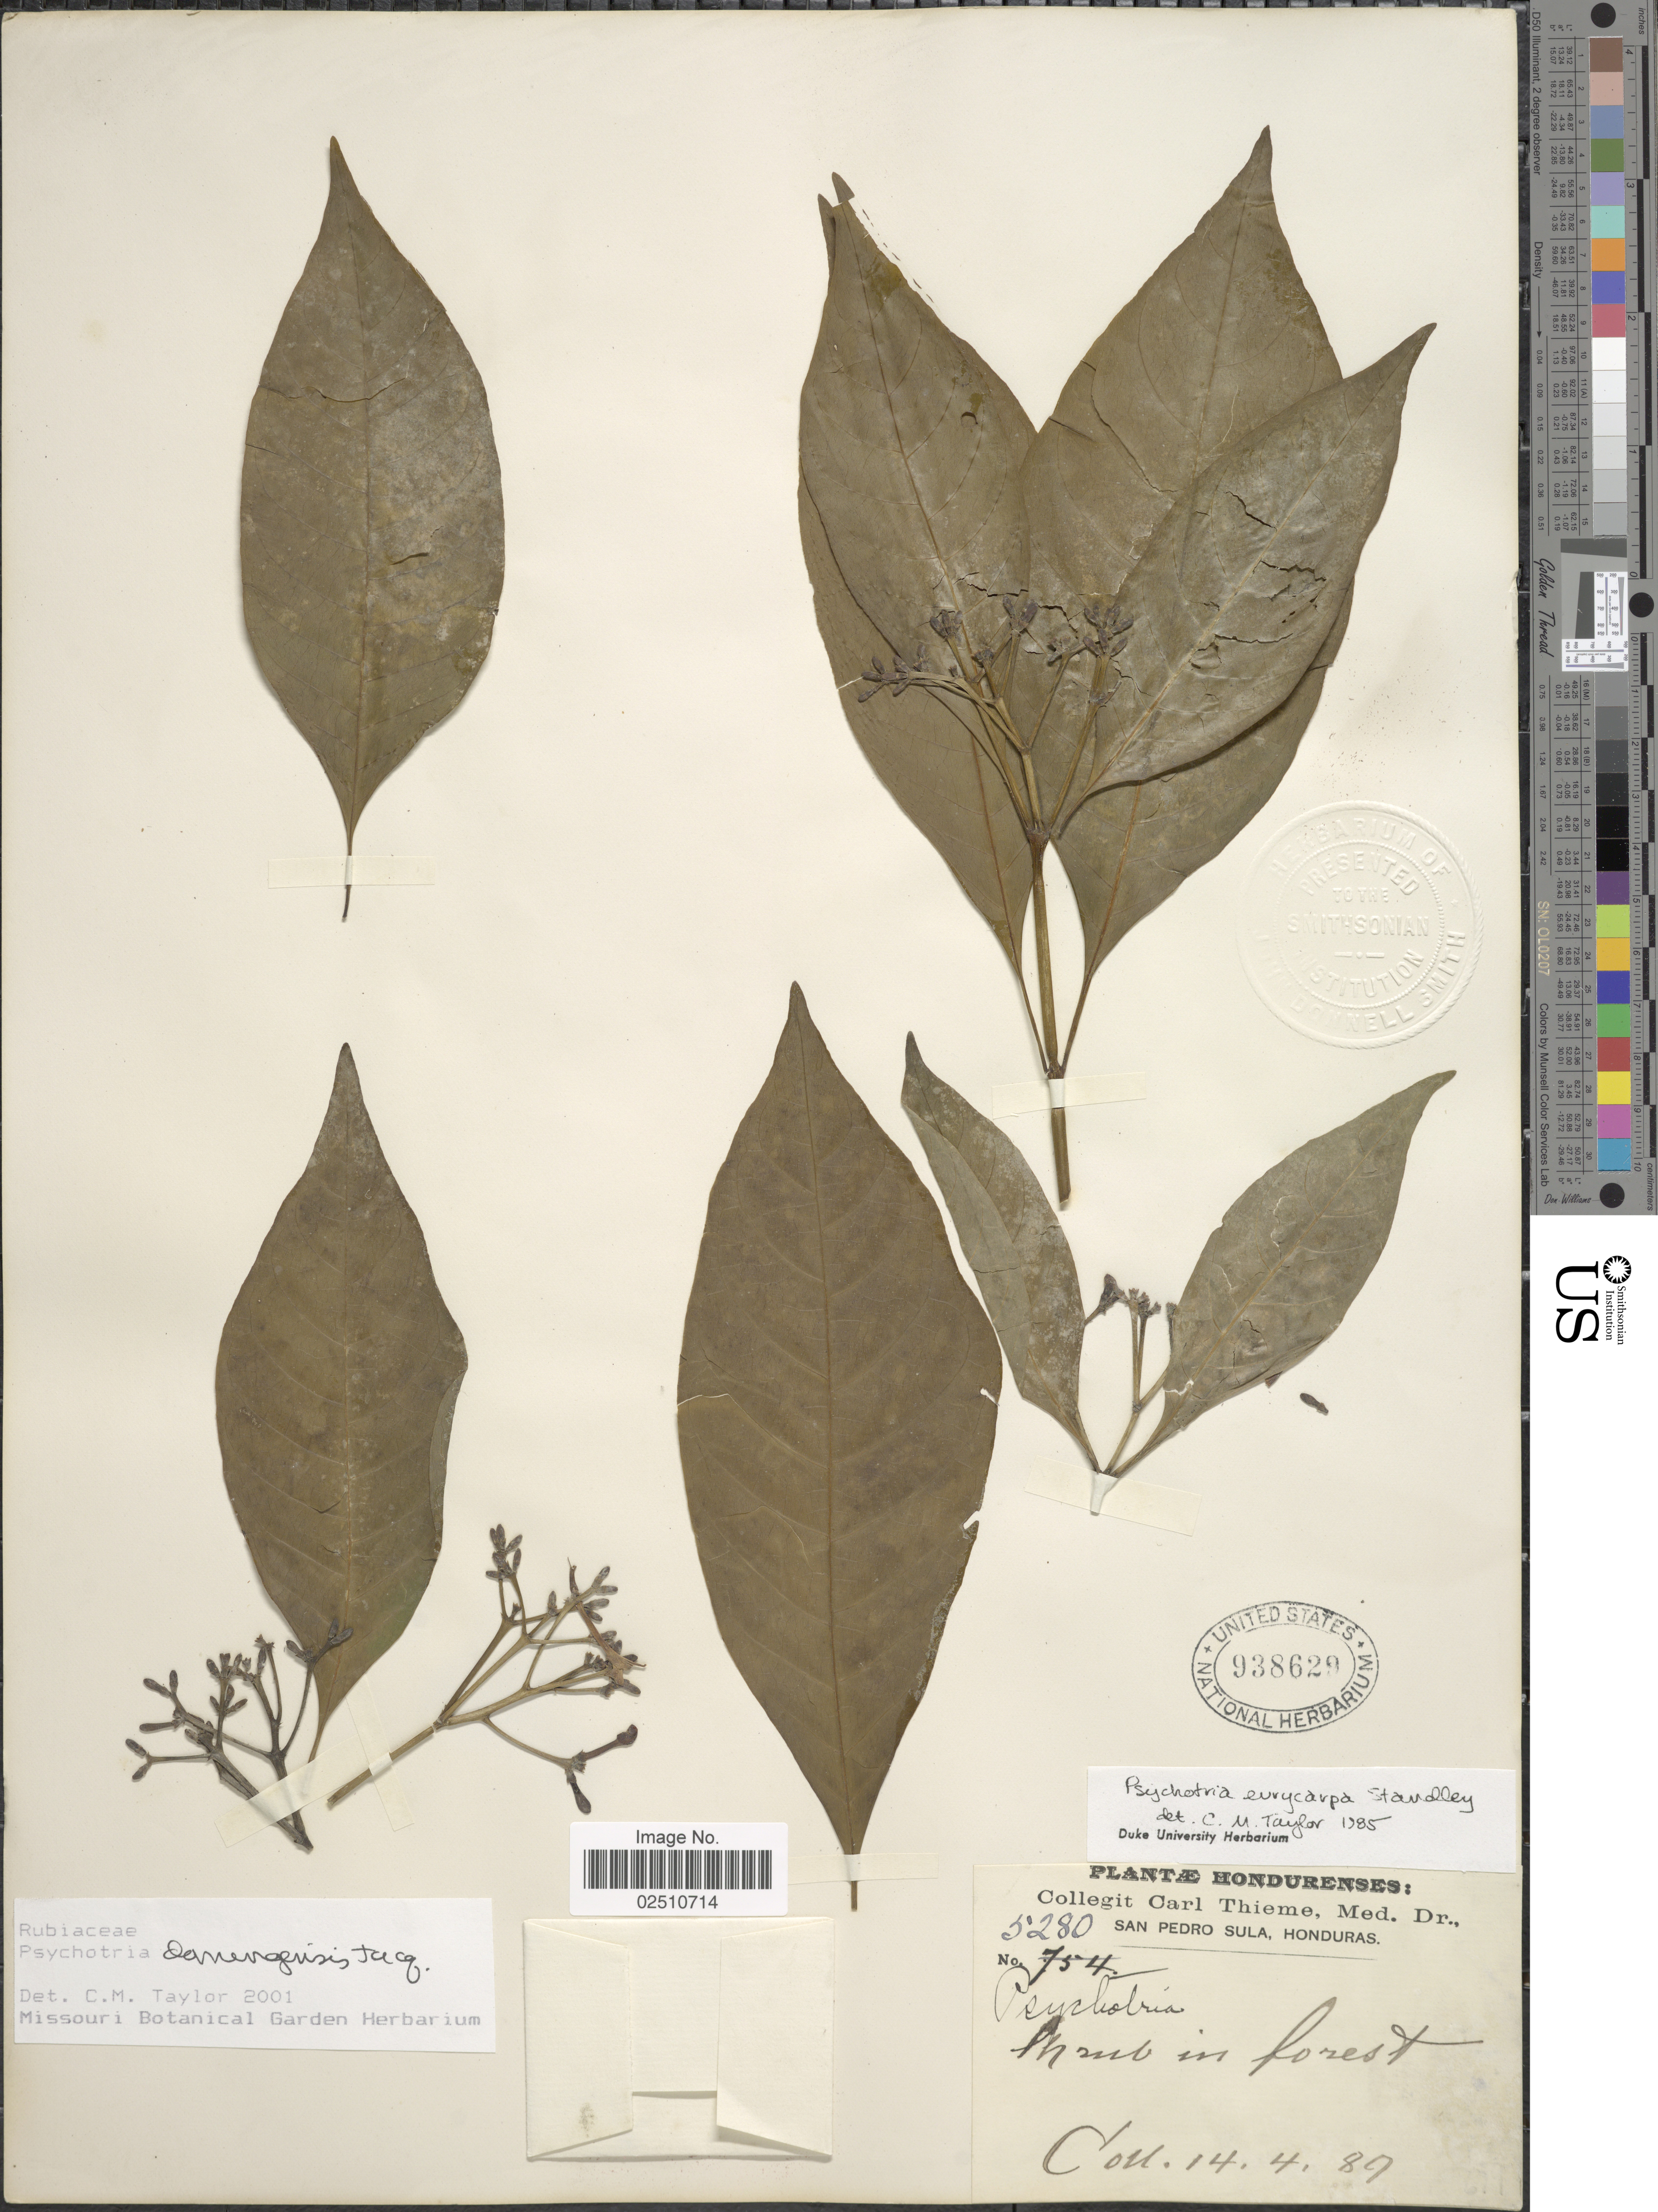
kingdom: Plantae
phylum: Tracheophyta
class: Magnoliopsida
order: Gentianales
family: Rubiaceae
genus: Psychotria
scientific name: Psychotria domingensis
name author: Jacq.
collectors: C. Thieme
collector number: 5280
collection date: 1887-04-14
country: Honduras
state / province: Cortés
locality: San Pedro Sula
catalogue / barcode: US 938629